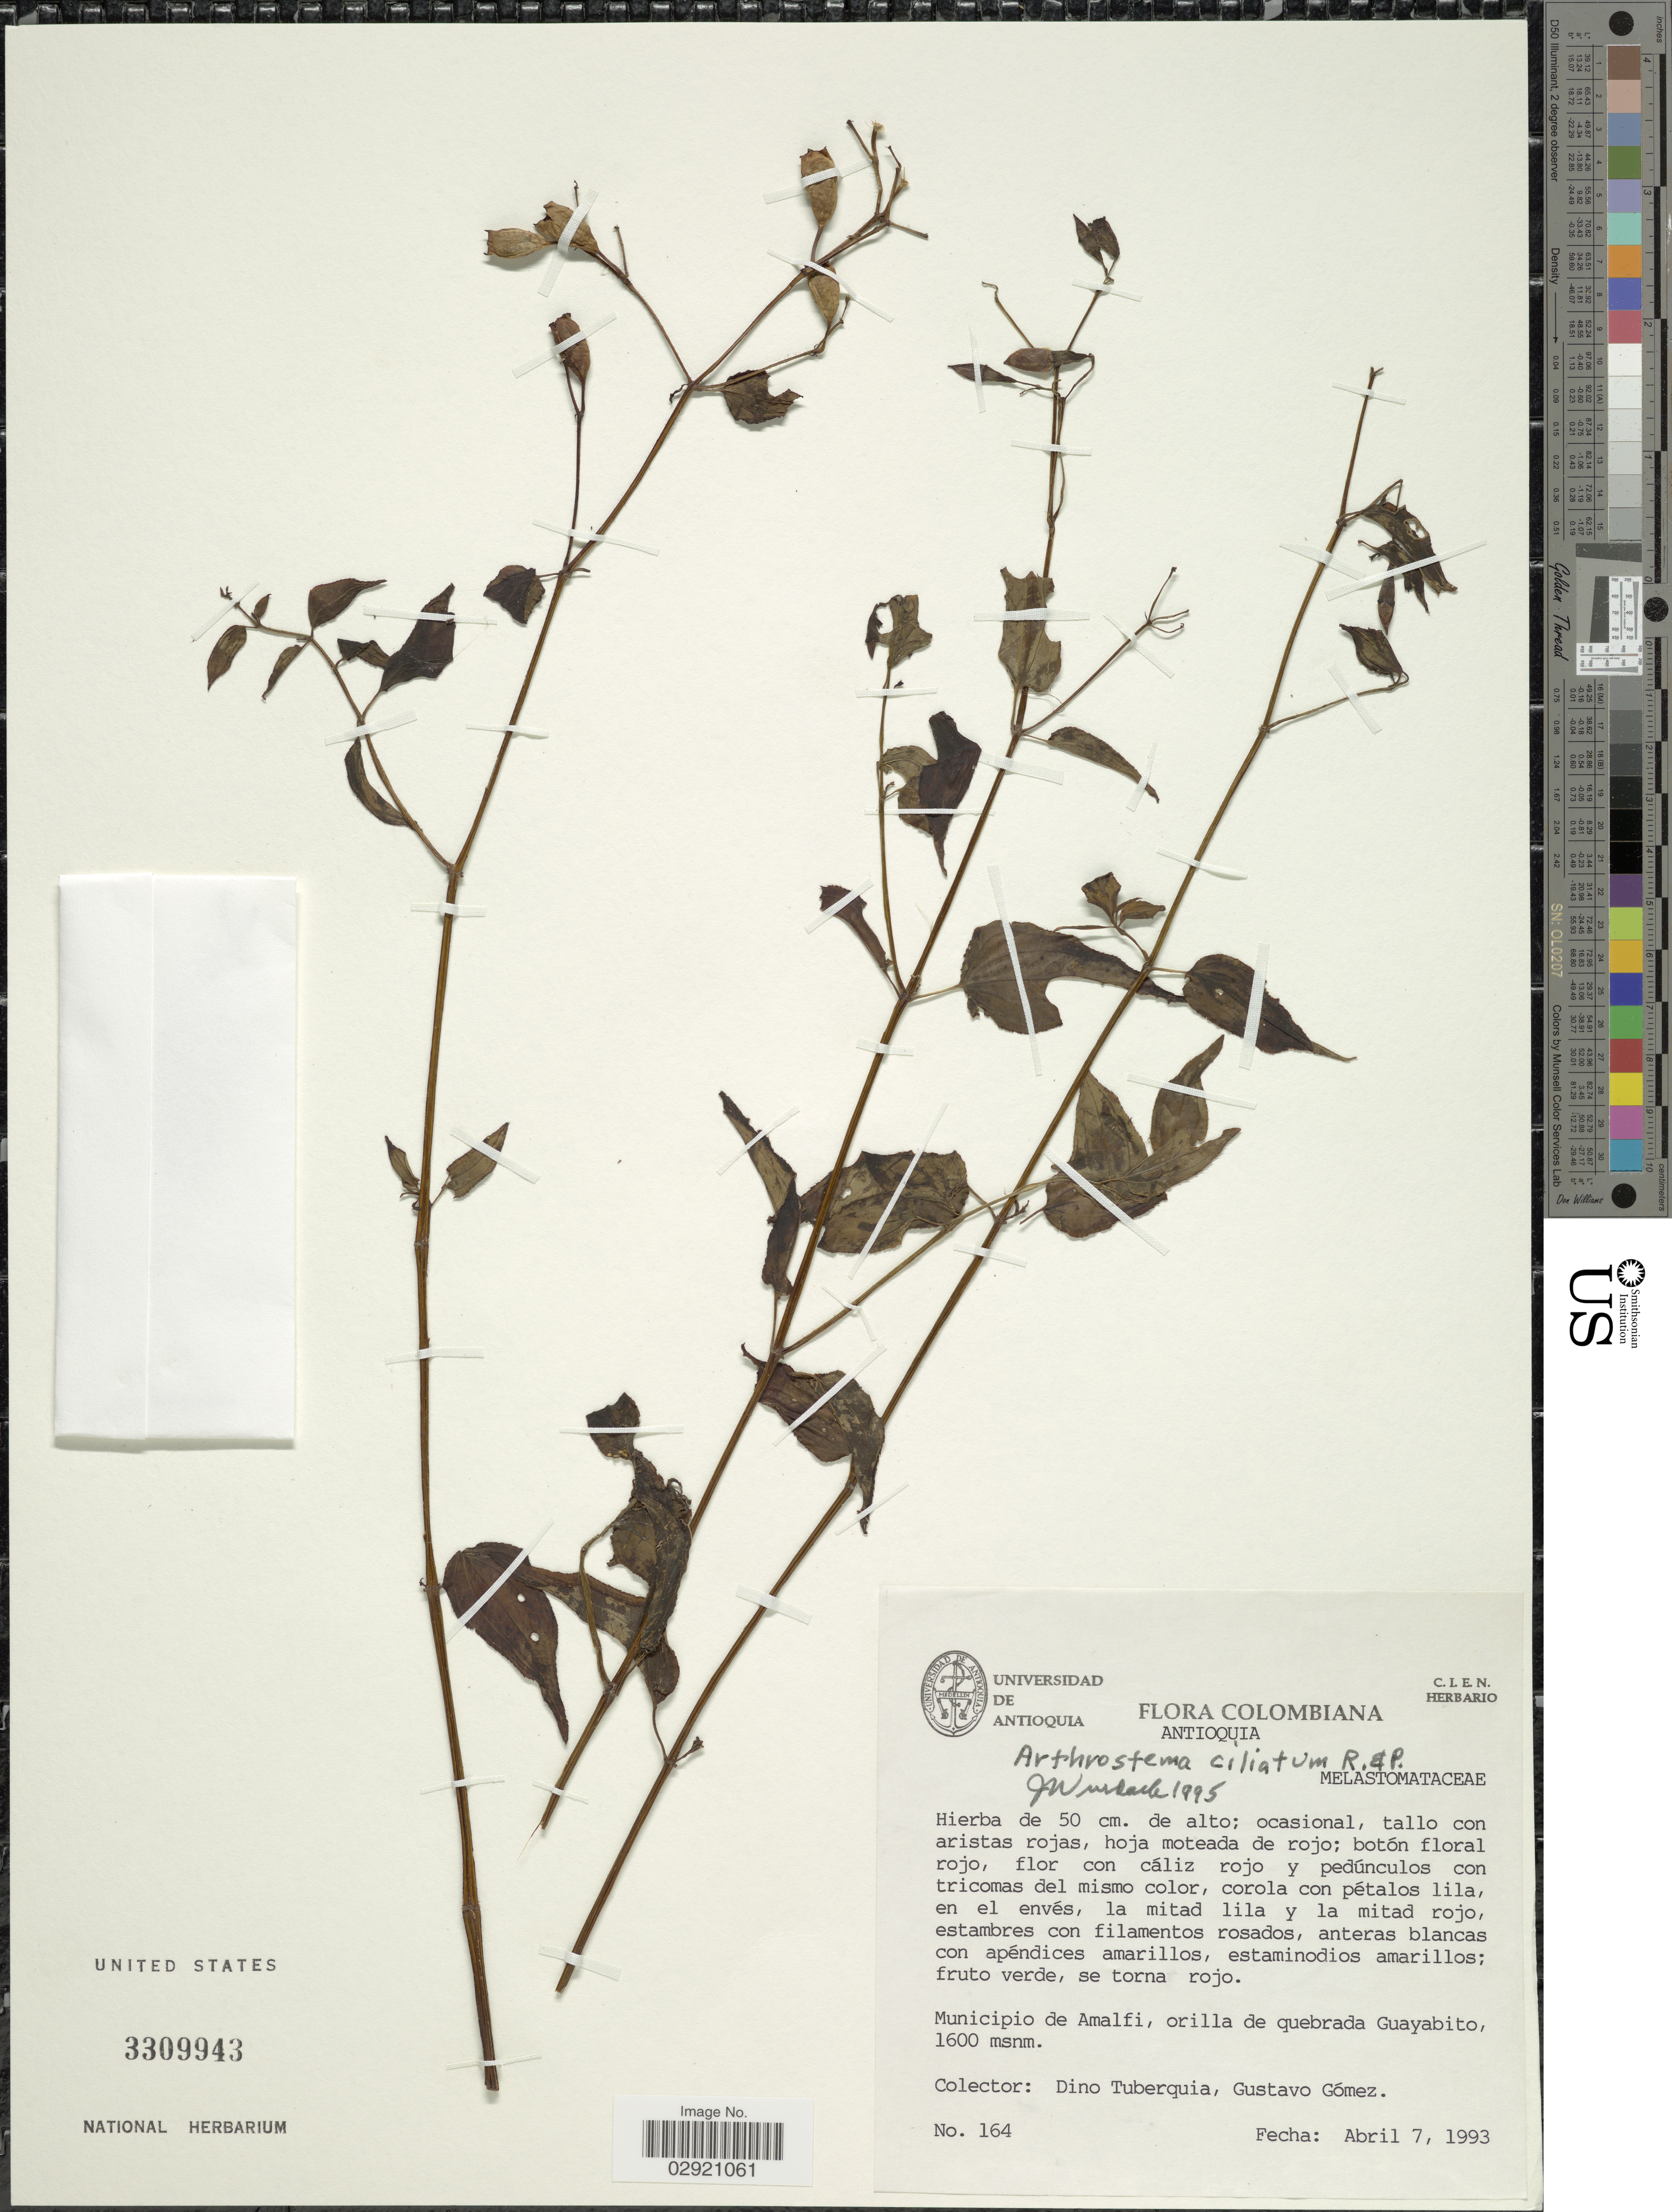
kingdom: Plantae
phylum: Tracheophyta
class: Magnoliopsida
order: Myrtales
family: Melastomataceae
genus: Arthrostemma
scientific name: Arthrostemma ciliatum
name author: Pav. ex D. Don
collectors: D. Tuberquia & G. Gomez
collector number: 164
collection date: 1993-04-07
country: Colombia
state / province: Antioquia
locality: Municipio de Amalfi, orilla de quebrada Guayabito.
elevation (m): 1600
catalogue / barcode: US 3309943